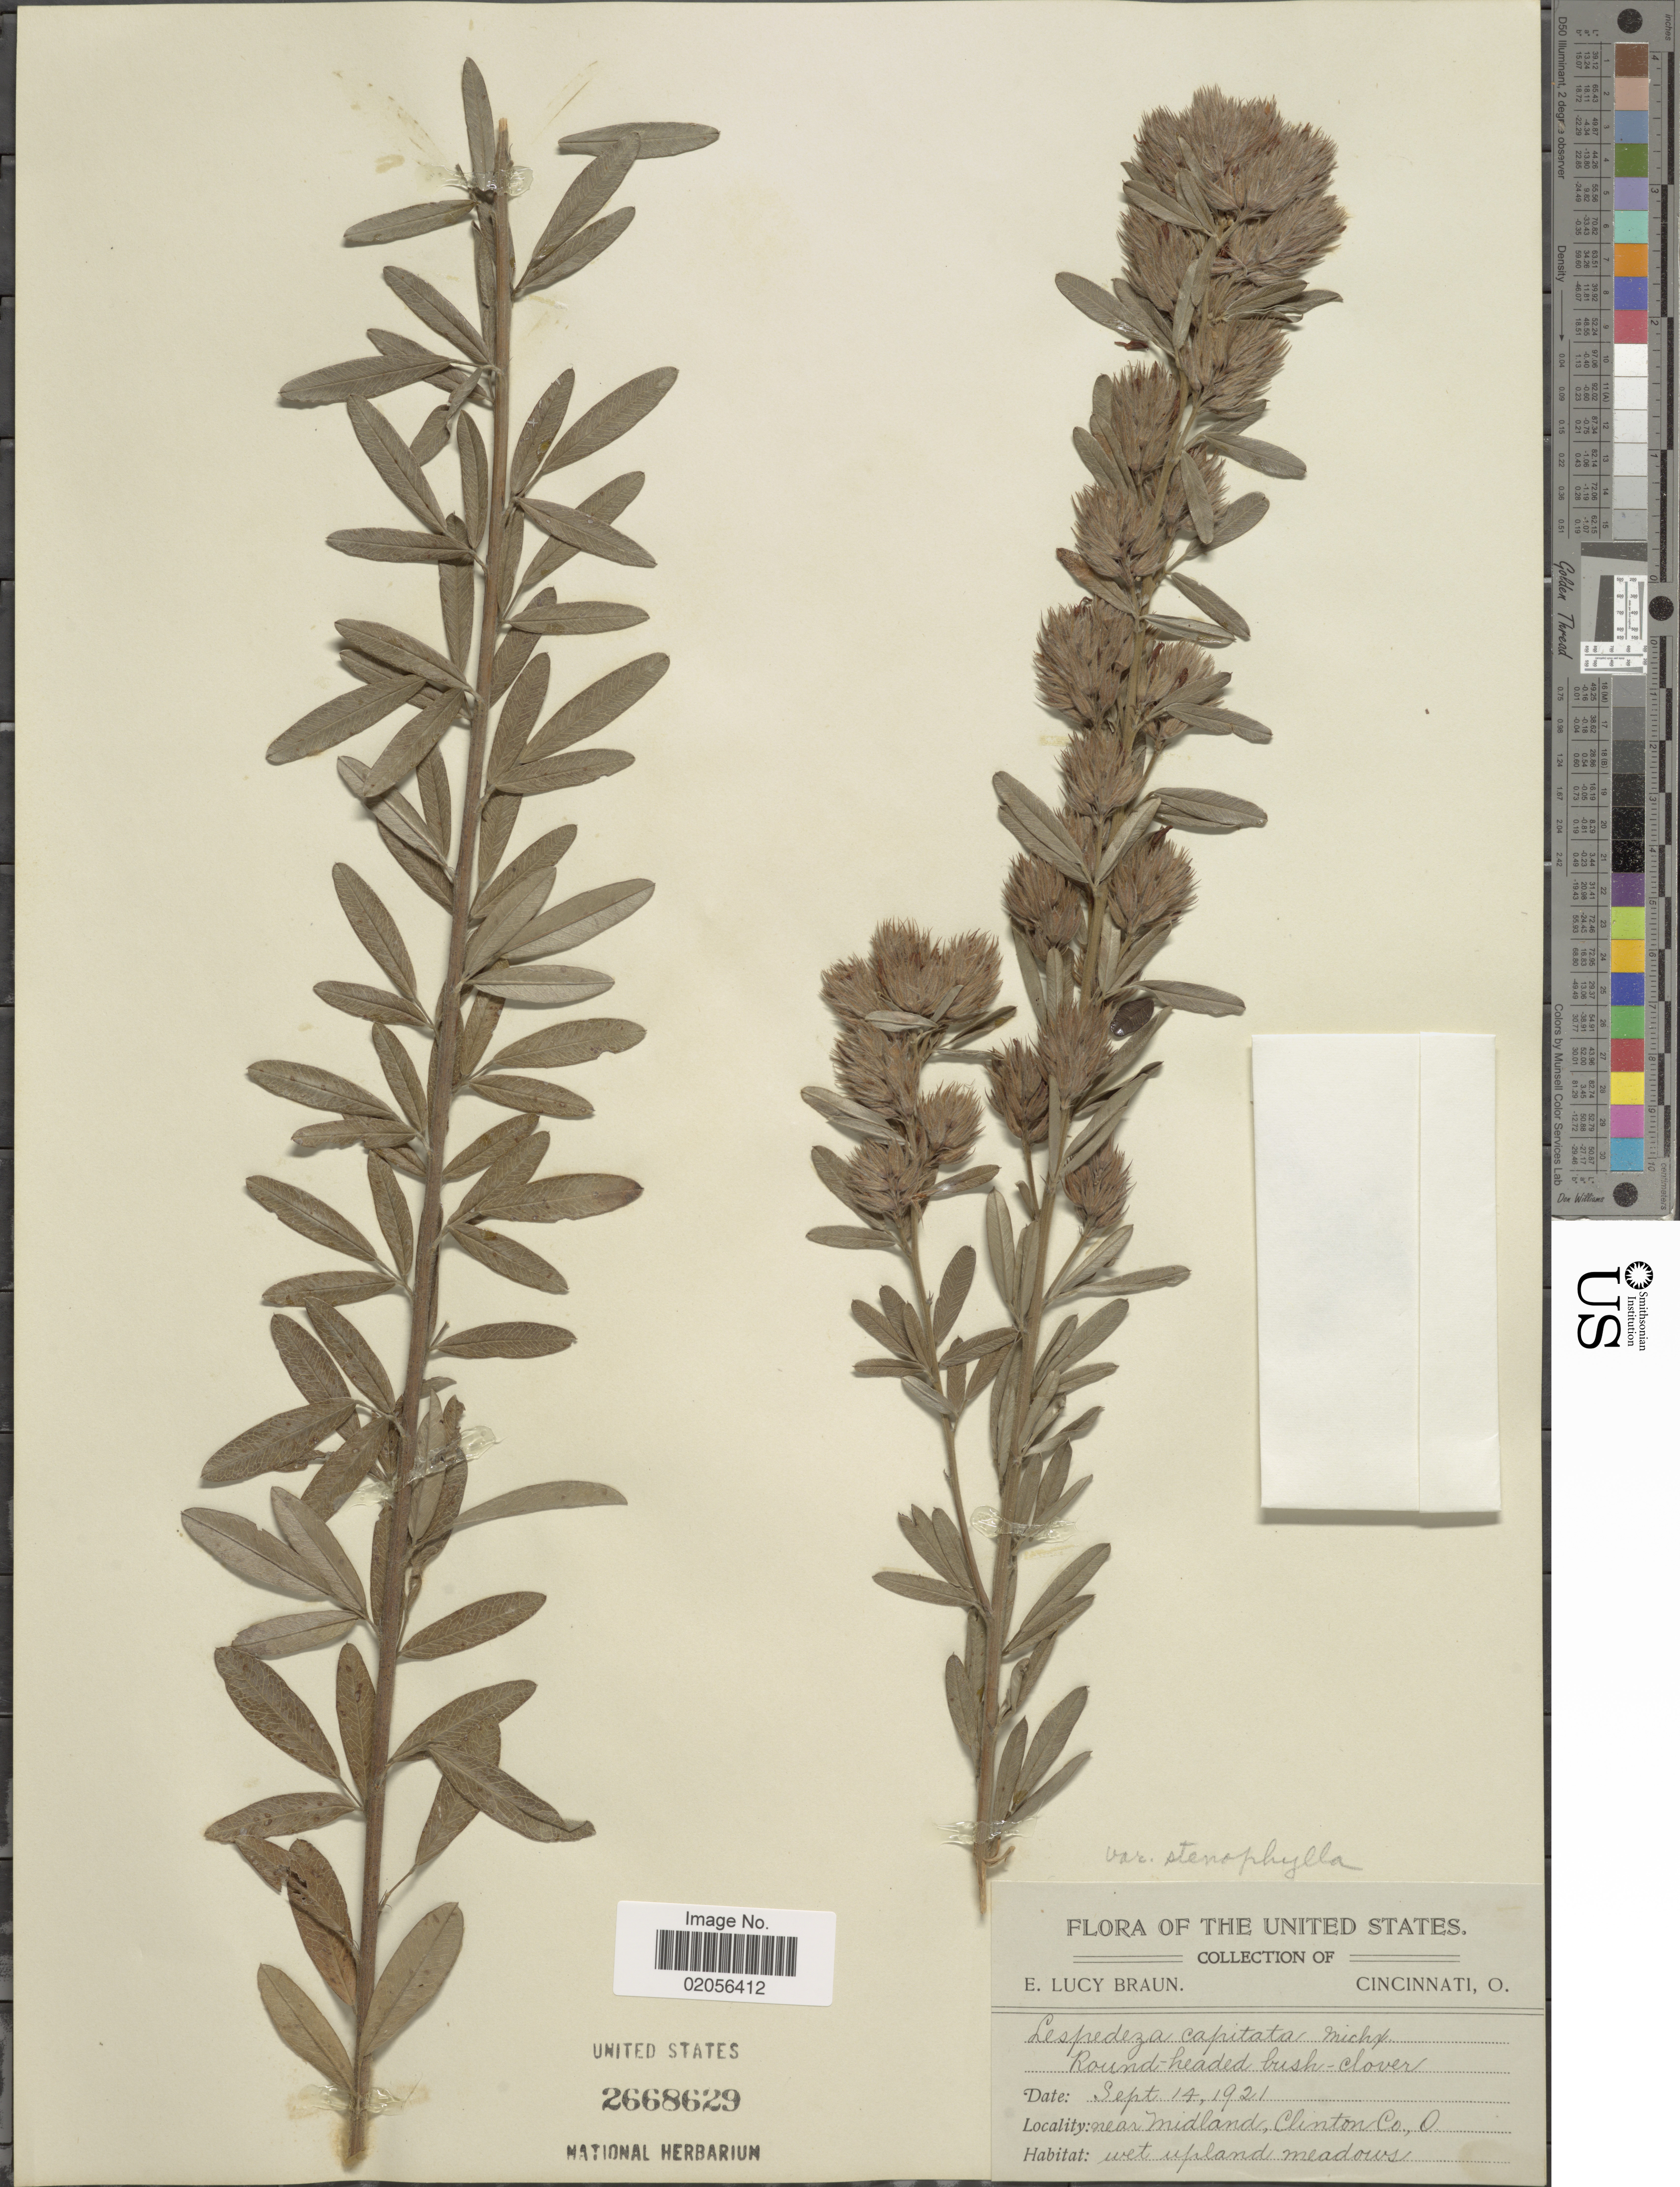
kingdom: Plantae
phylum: Tracheophyta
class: Magnoliopsida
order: Fabales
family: Fabaceae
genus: Lespedeza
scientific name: Lespedeza capitata var. stenophylla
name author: Bissell & Fernald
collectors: E. L. Braun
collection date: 1921-09-14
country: United States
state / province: Ohio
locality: Near Midland, Clinton Co., wet upland meadows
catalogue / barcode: US 2668629